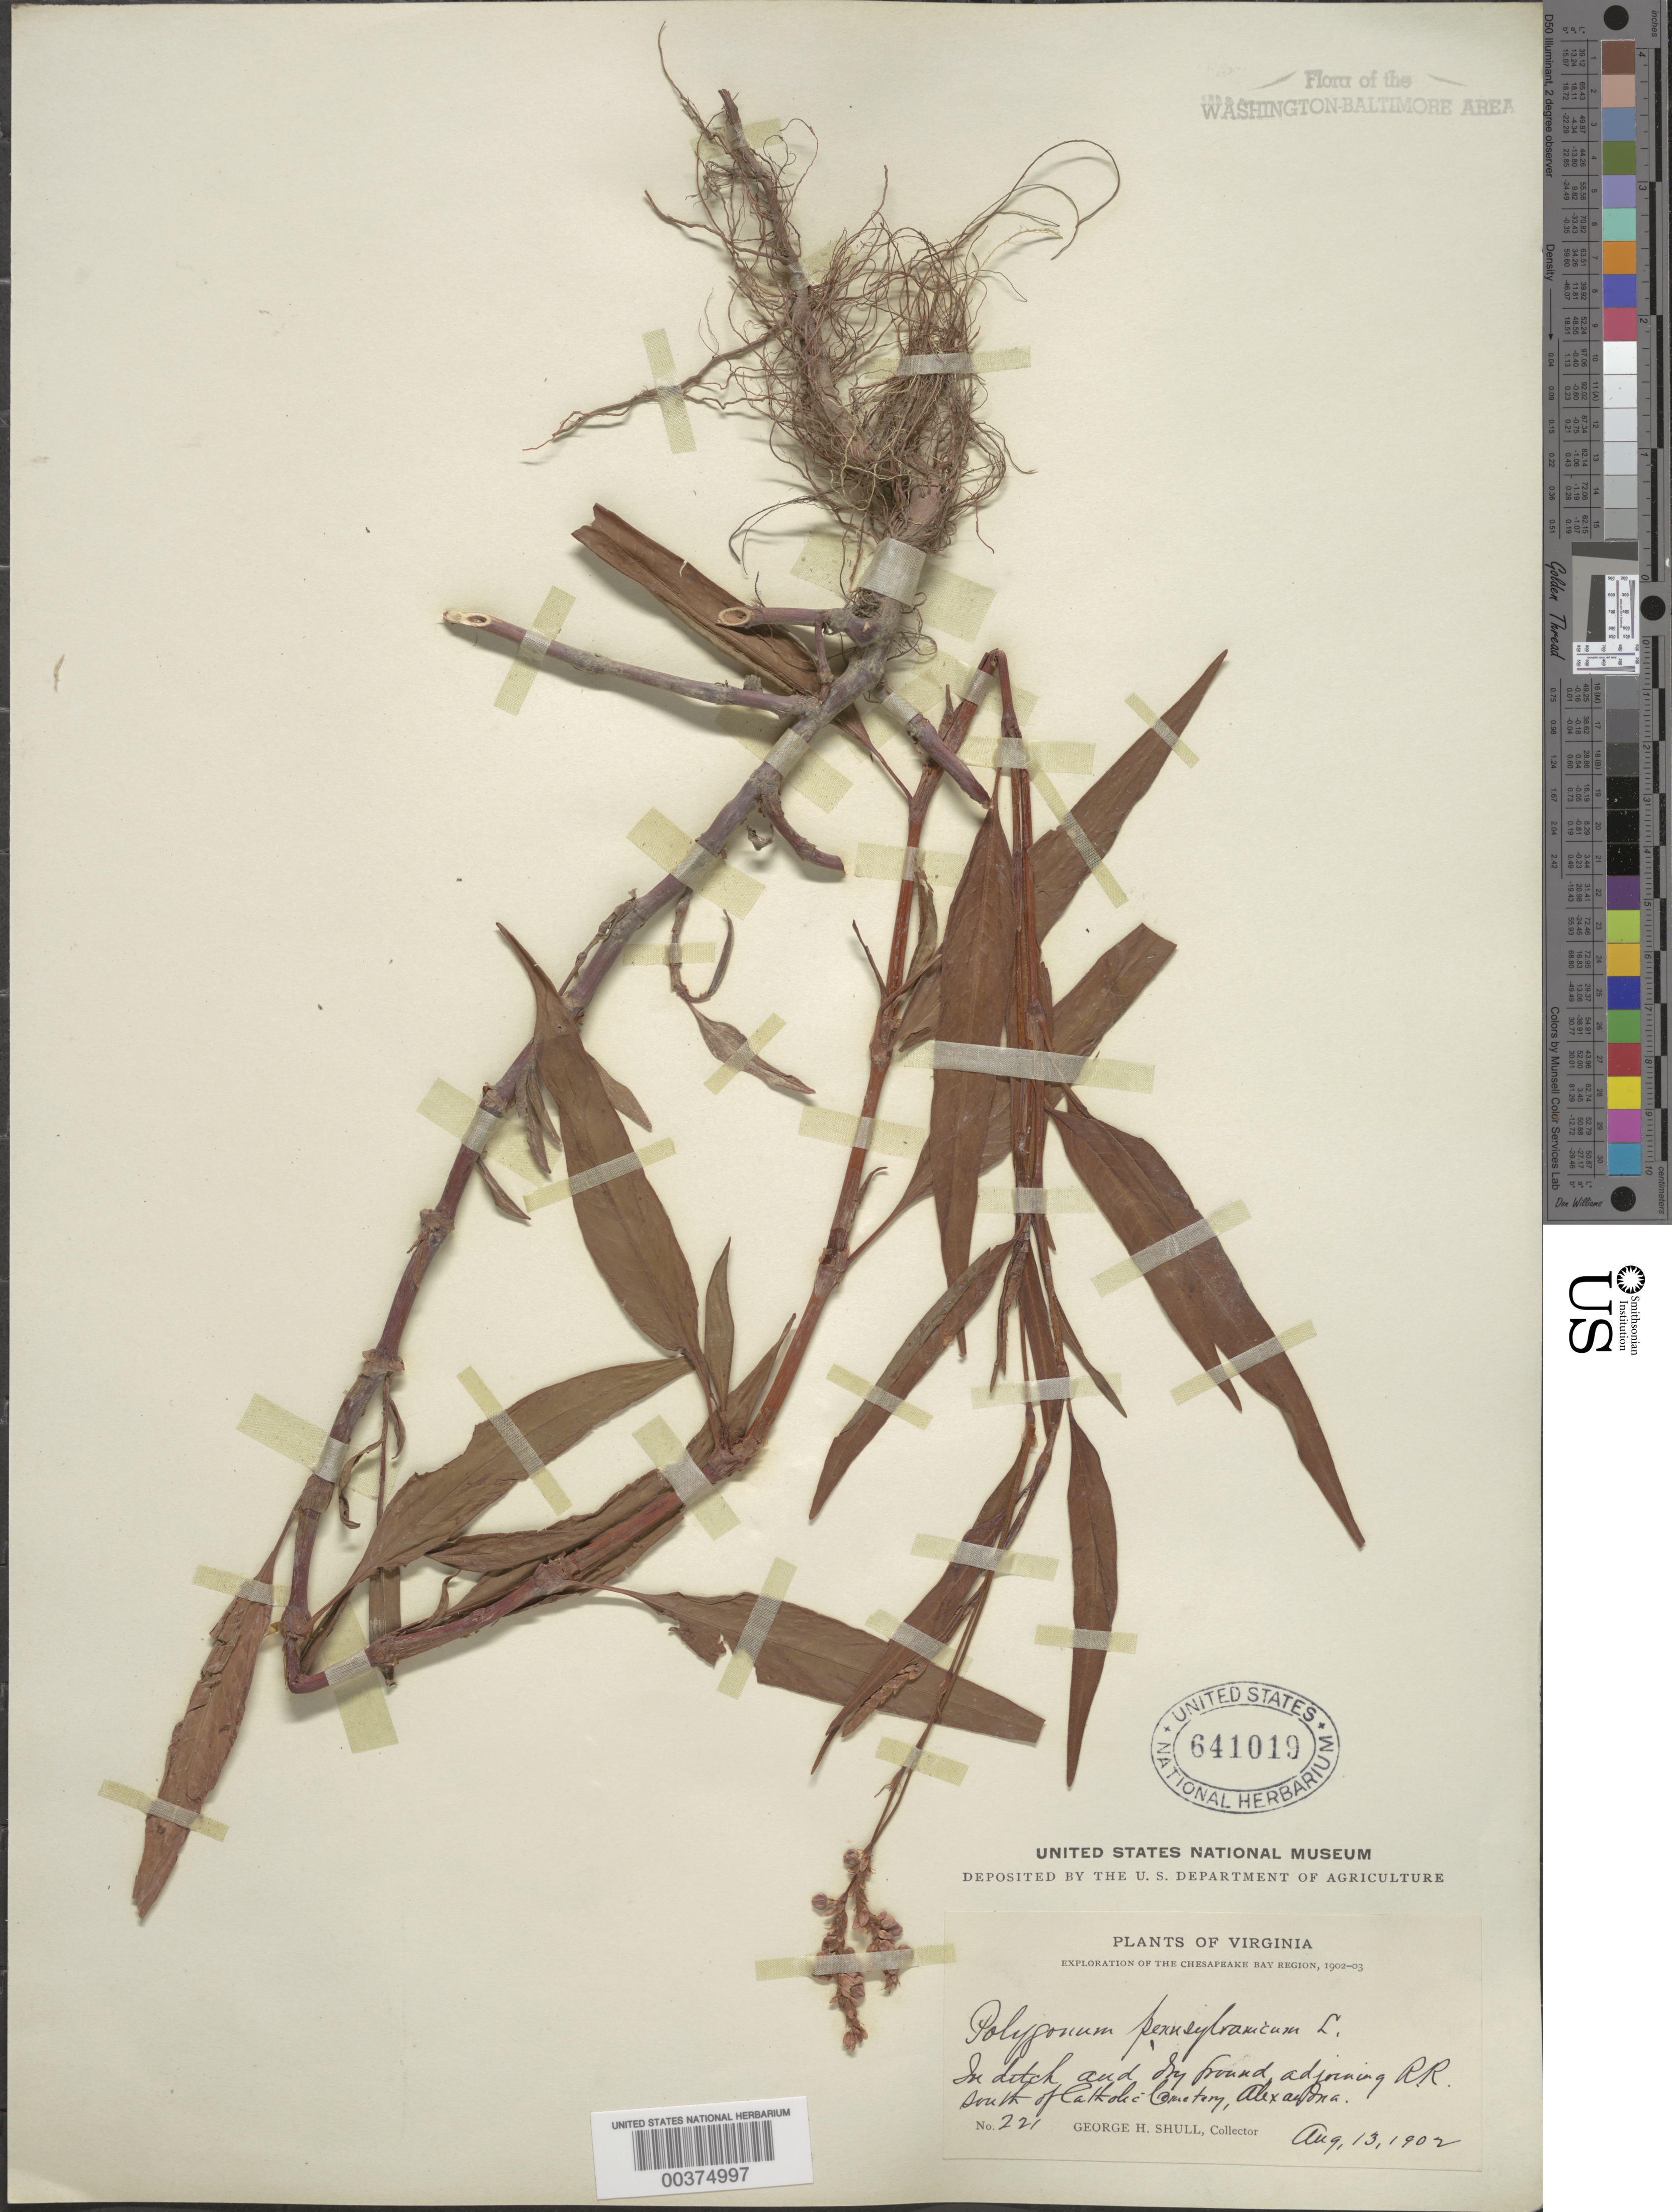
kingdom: Plantae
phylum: Tracheophyta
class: Magnoliopsida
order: Caryophyllales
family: Polygonaceae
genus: Persicaria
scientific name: Persicaria pensylvanica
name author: (L.) M. Gómez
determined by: Atha, D. E.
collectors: G. H. Shull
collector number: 221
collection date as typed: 13 Aug 1902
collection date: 1902-08-13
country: United States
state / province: Virginia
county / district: City of Alexandria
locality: South of Catholic Cemetery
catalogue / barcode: US 641019